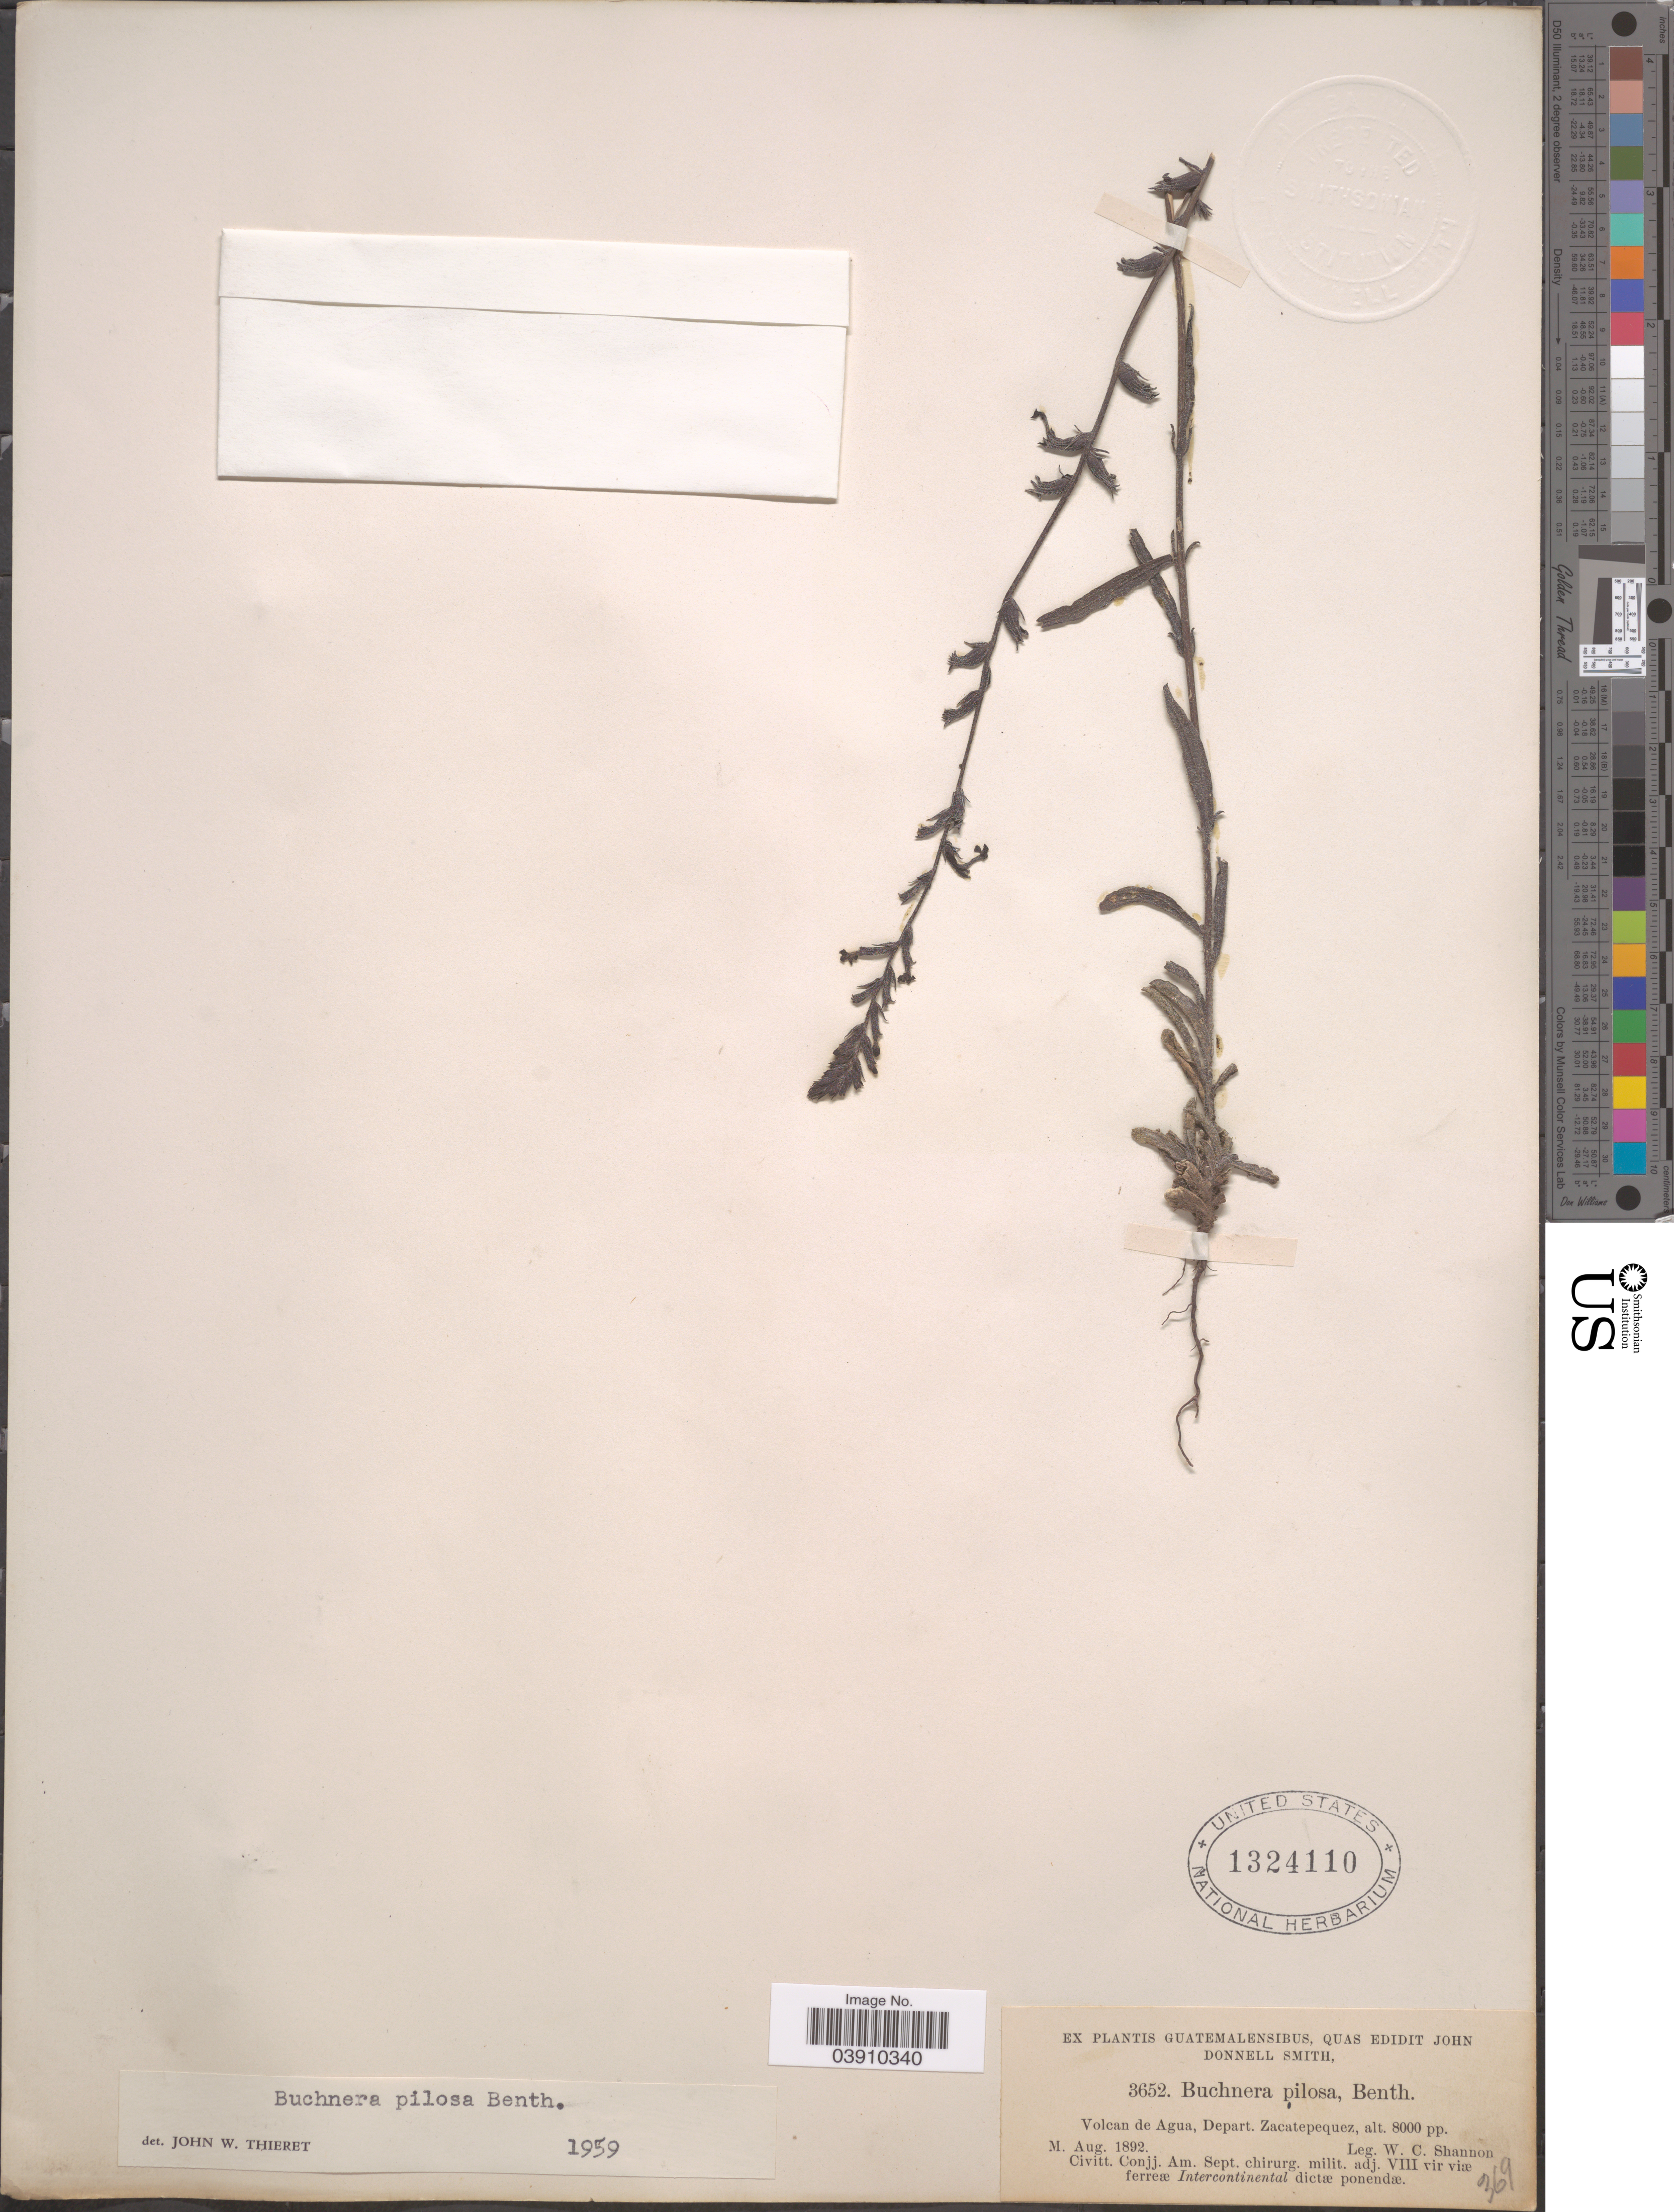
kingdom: Plantae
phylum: Tracheophyta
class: Magnoliopsida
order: Lamiales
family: Orobanchaceae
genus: Buchnera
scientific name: Buchnera pusilla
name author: Kunth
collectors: W. C. Shannon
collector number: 3652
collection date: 1892-08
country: Guatemala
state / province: Sacatepequez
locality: Volcan de Agua, Depart. Zacatepequez.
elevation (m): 2438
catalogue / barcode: US 1324110